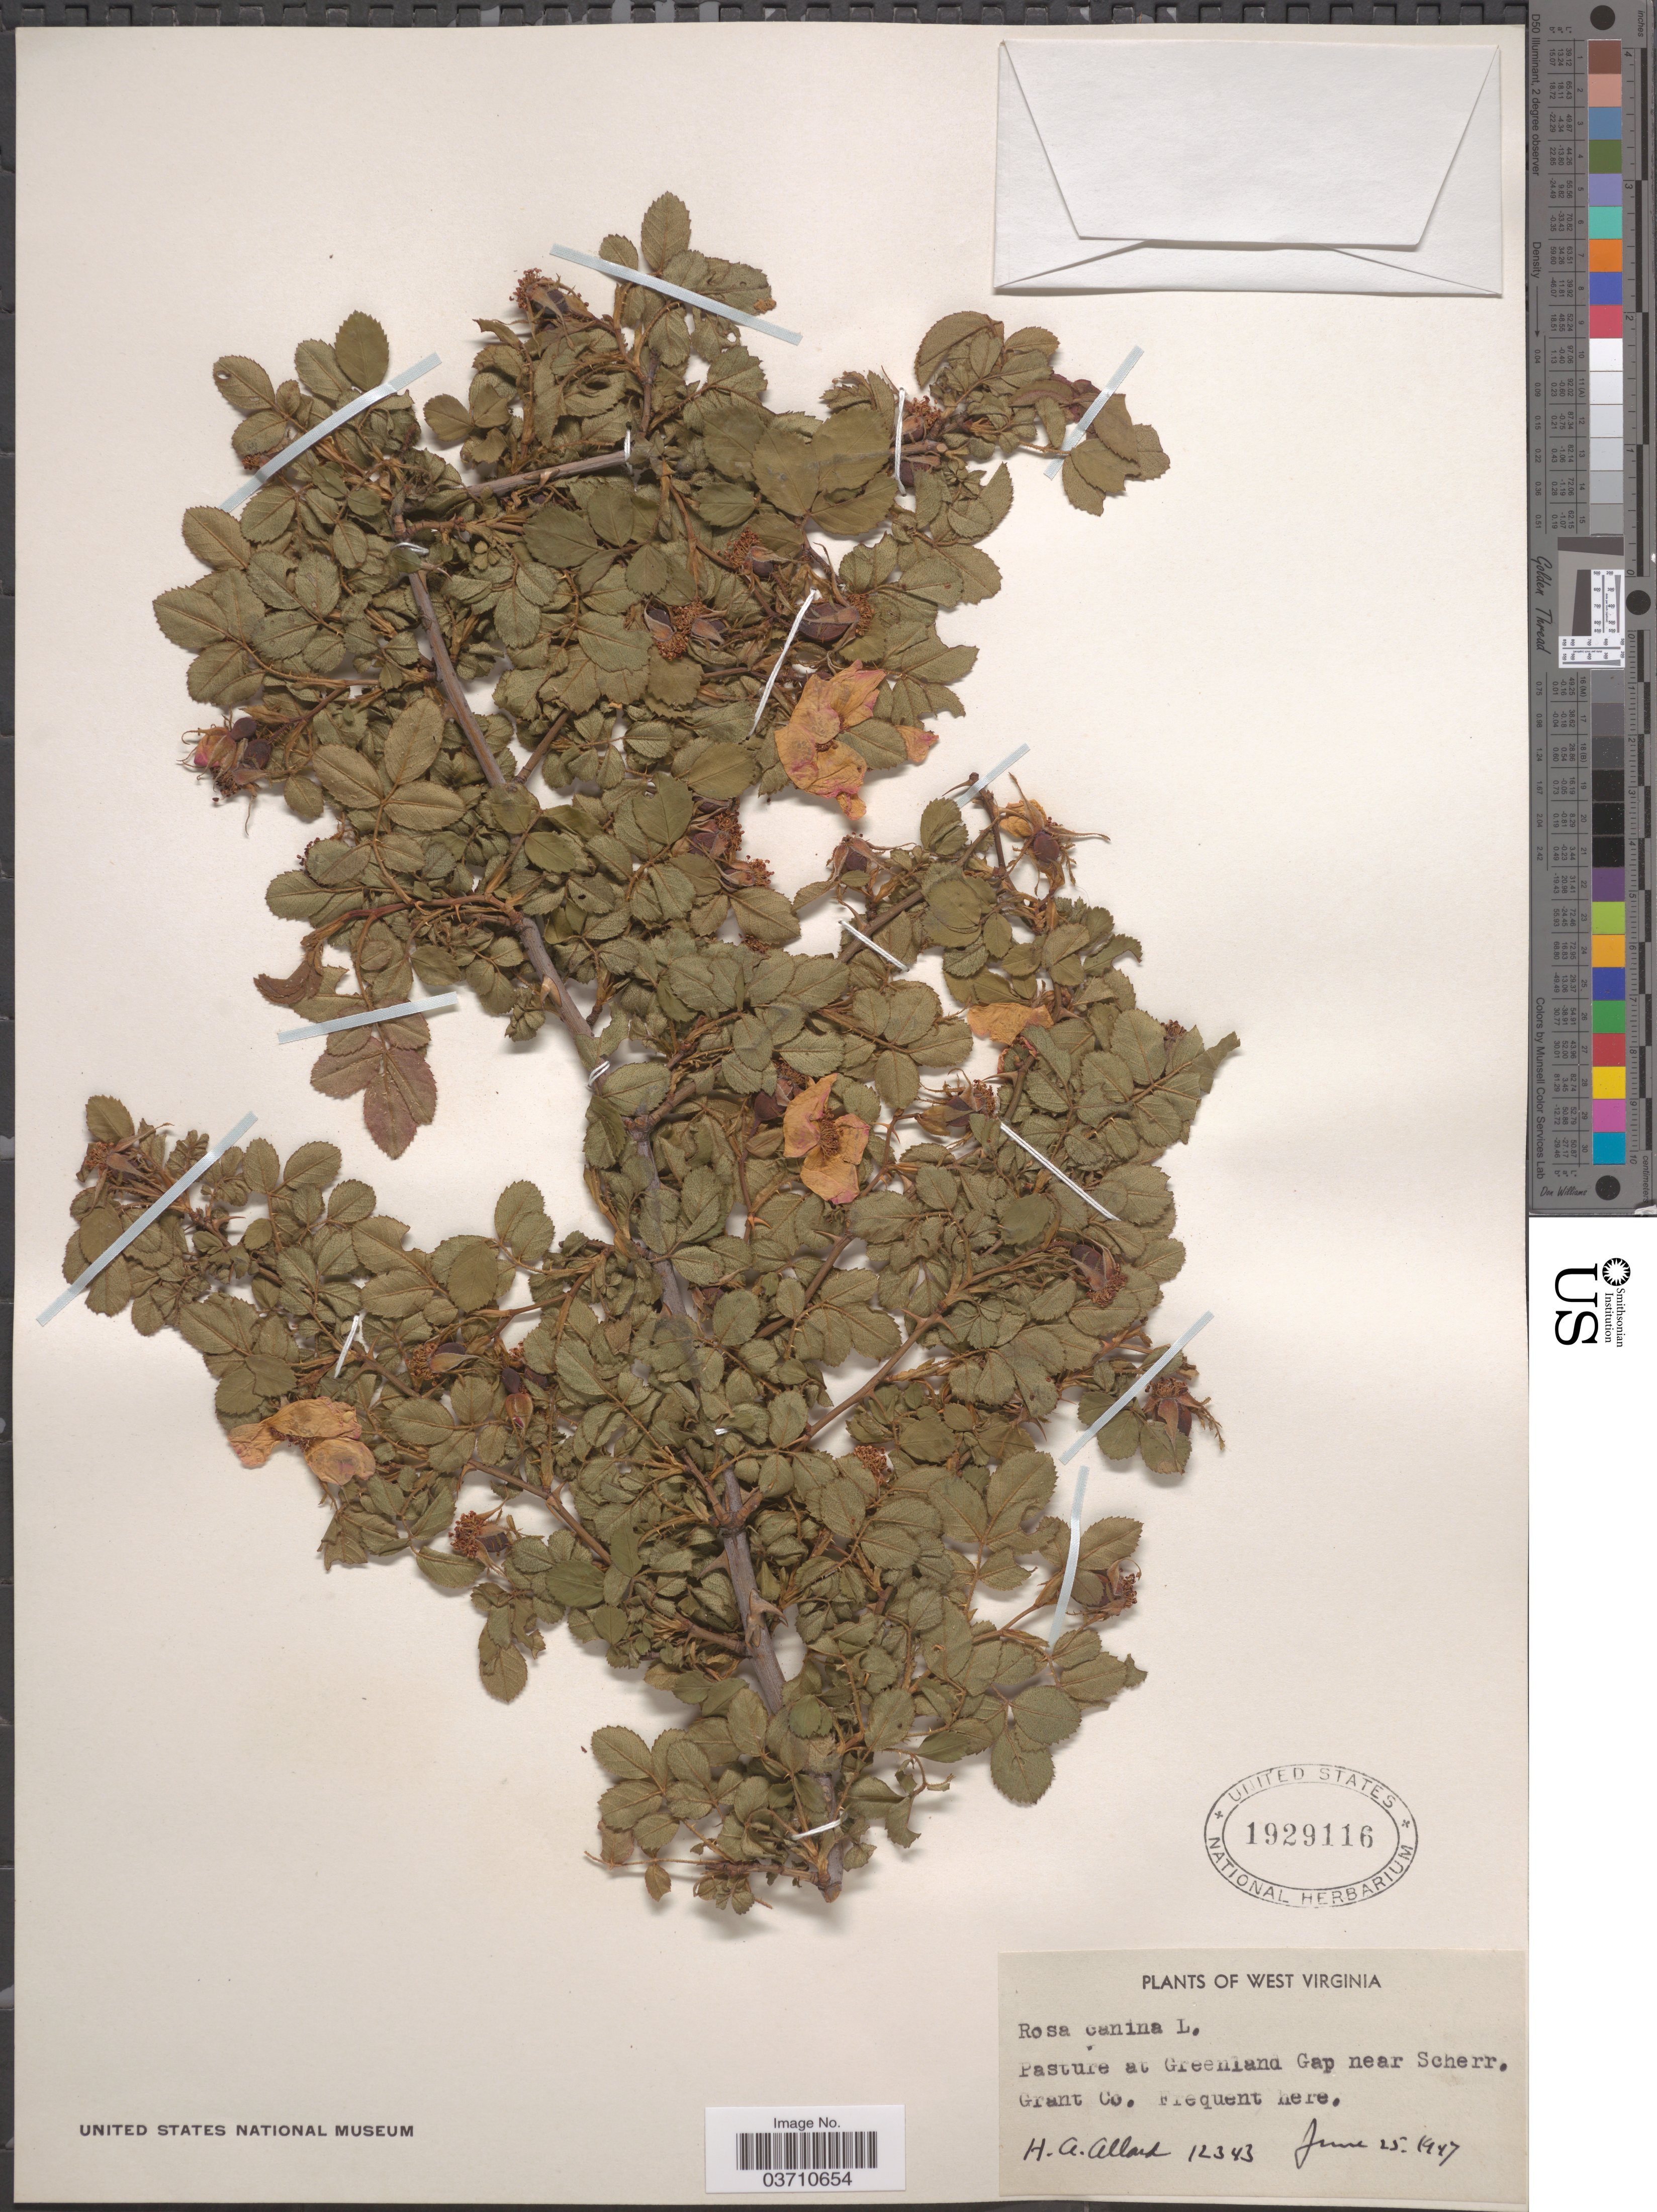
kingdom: Plantae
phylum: Tracheophyta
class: Magnoliopsida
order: Rosales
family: Rosaceae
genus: Rosa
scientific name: Rosa canina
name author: L.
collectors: H. A. Allard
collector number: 12343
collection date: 1947-06-25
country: United States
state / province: West Virginia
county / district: Grant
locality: Pasture at Greenland Gap near Scherr, Grant Co.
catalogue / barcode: US 1929116